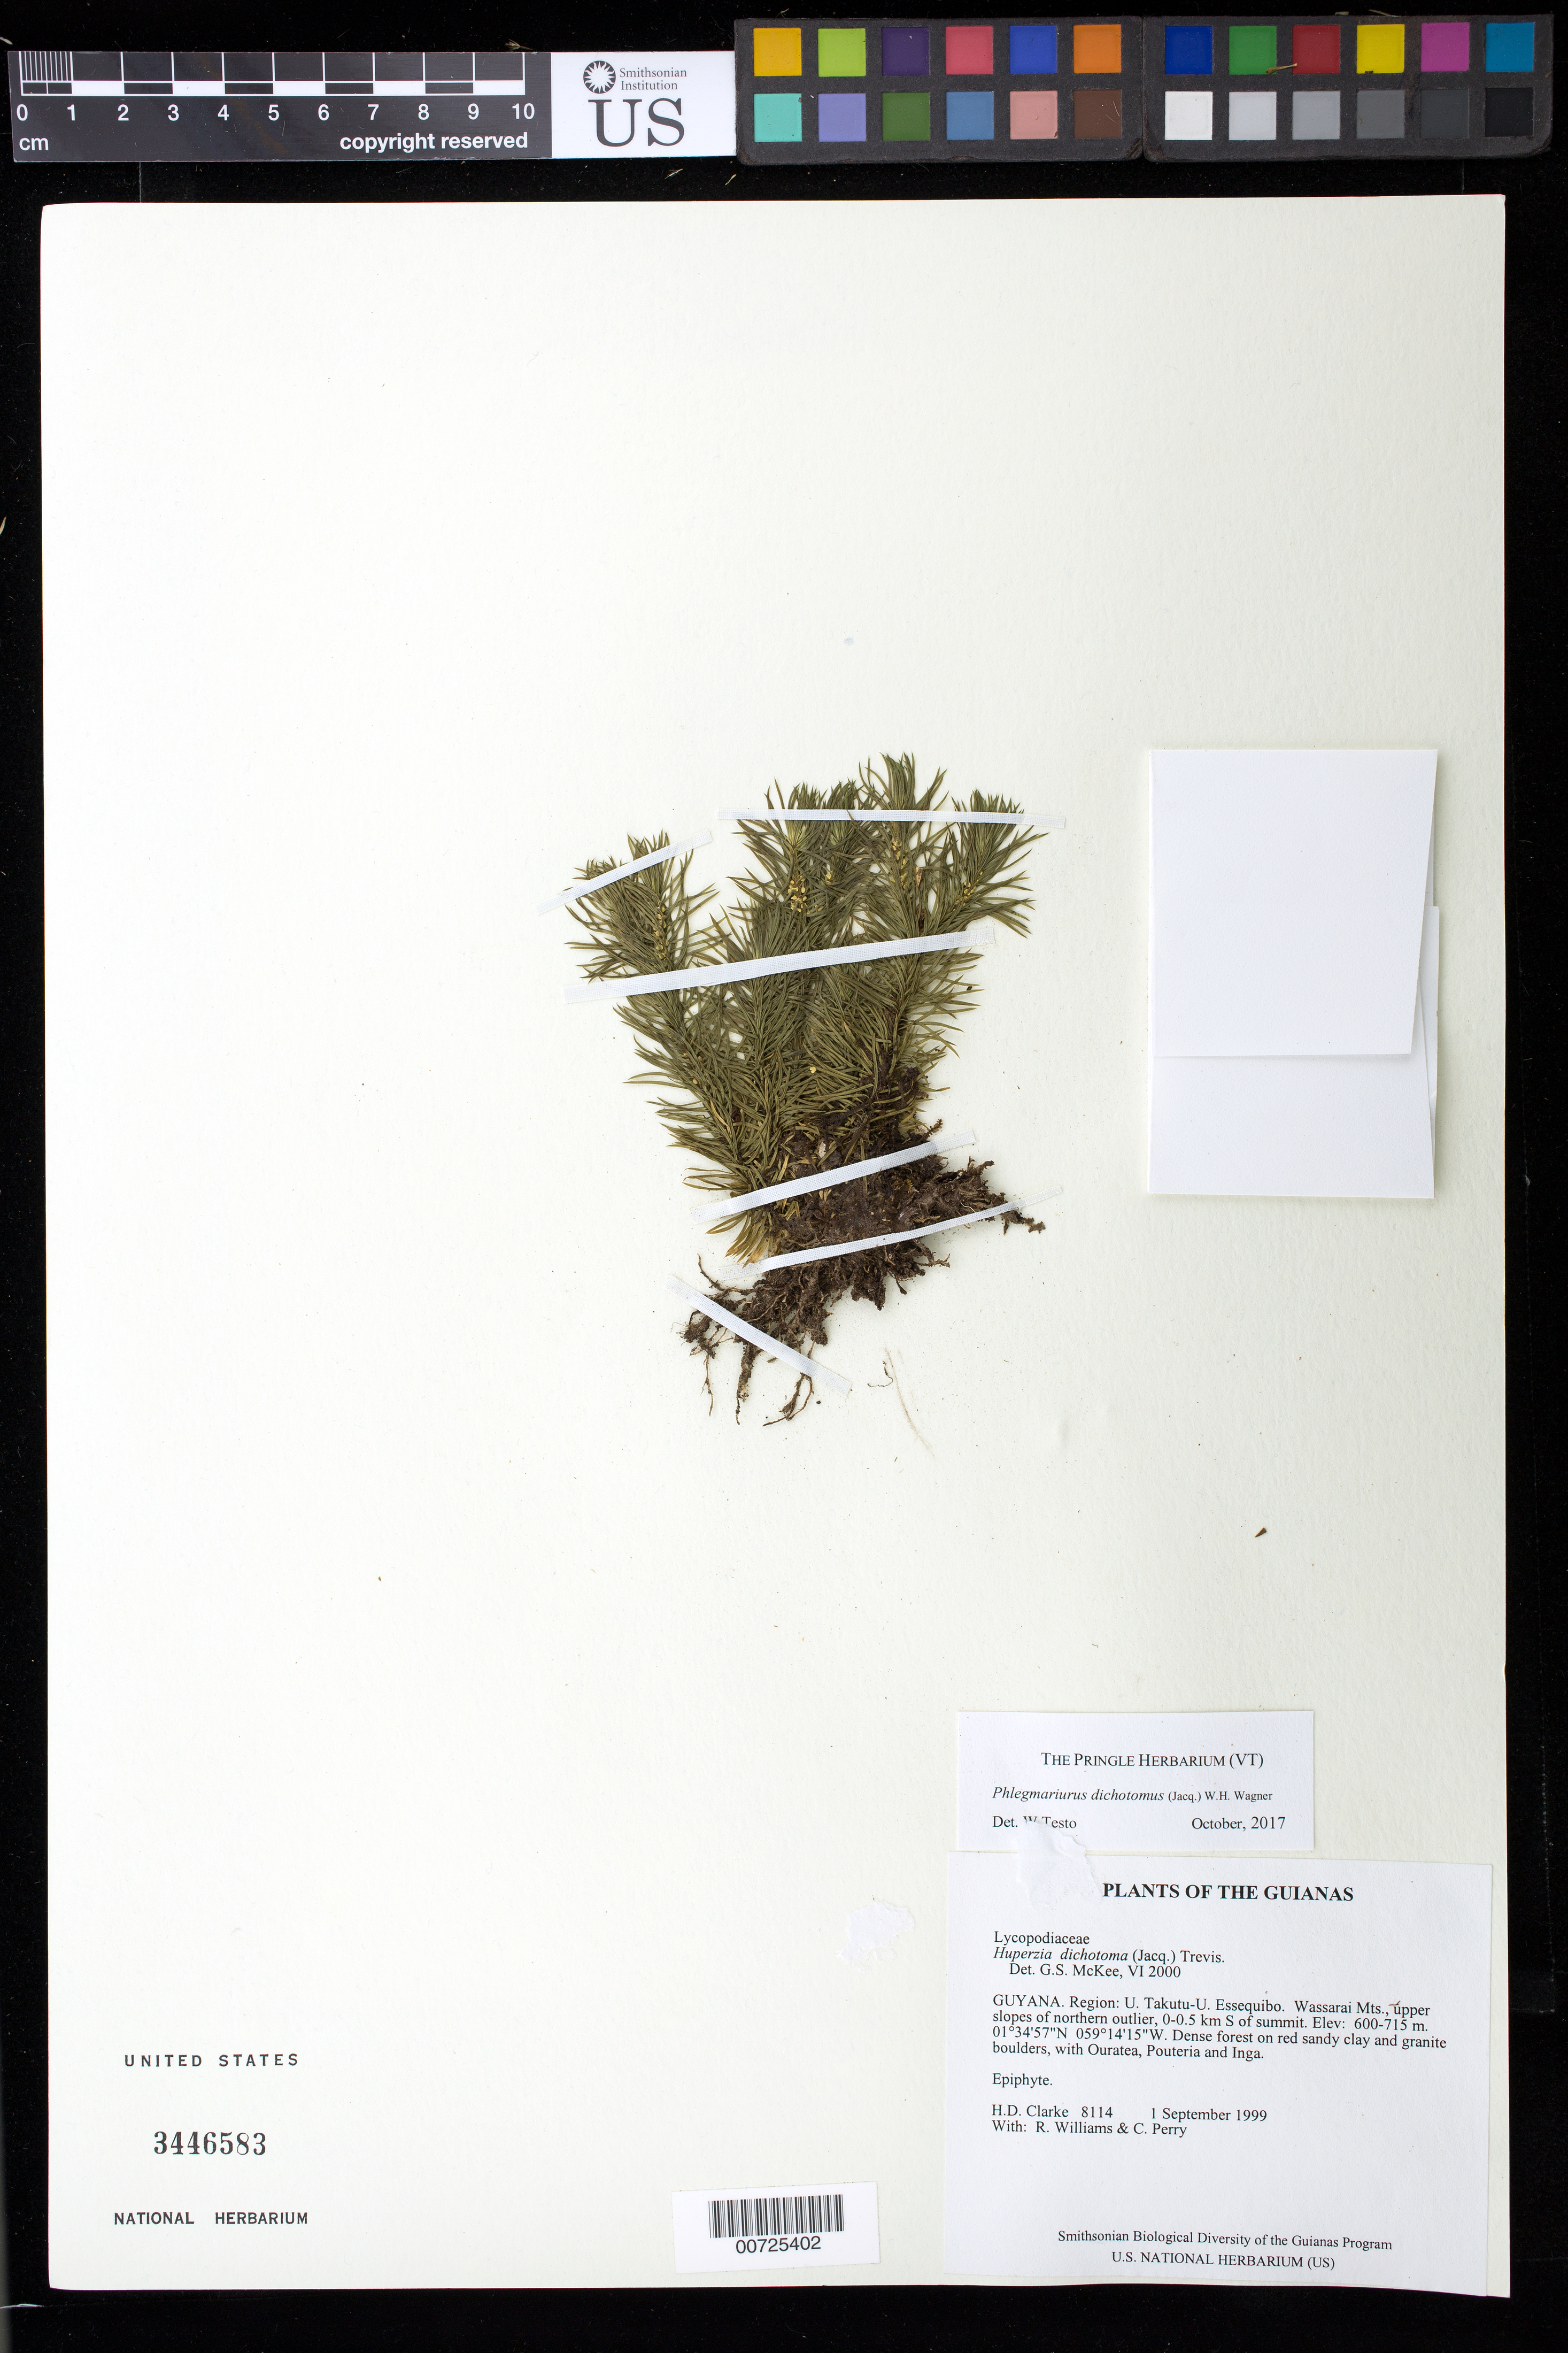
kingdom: Plantae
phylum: Tracheophyta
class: Lycopodiopsida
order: Lycopodiales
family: Lycopodiaceae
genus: Phlegmariurus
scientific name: Phlegmariurus dichotomus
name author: (Jacq.) W.H. Wagner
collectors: H. D. Clarke, R. Williams & C. Perry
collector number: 8114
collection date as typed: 1 September 1999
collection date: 1999-09-01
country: Guyana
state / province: U. Takutu-U. Essequibo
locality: Wassarai Mts., upper slopes of northern outlier, 0-0.5 km S of summit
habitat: Dense forest on red sandy clay and granite boulders, with Ouratea, Pouteria and Inga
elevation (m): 600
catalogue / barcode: US 3446583